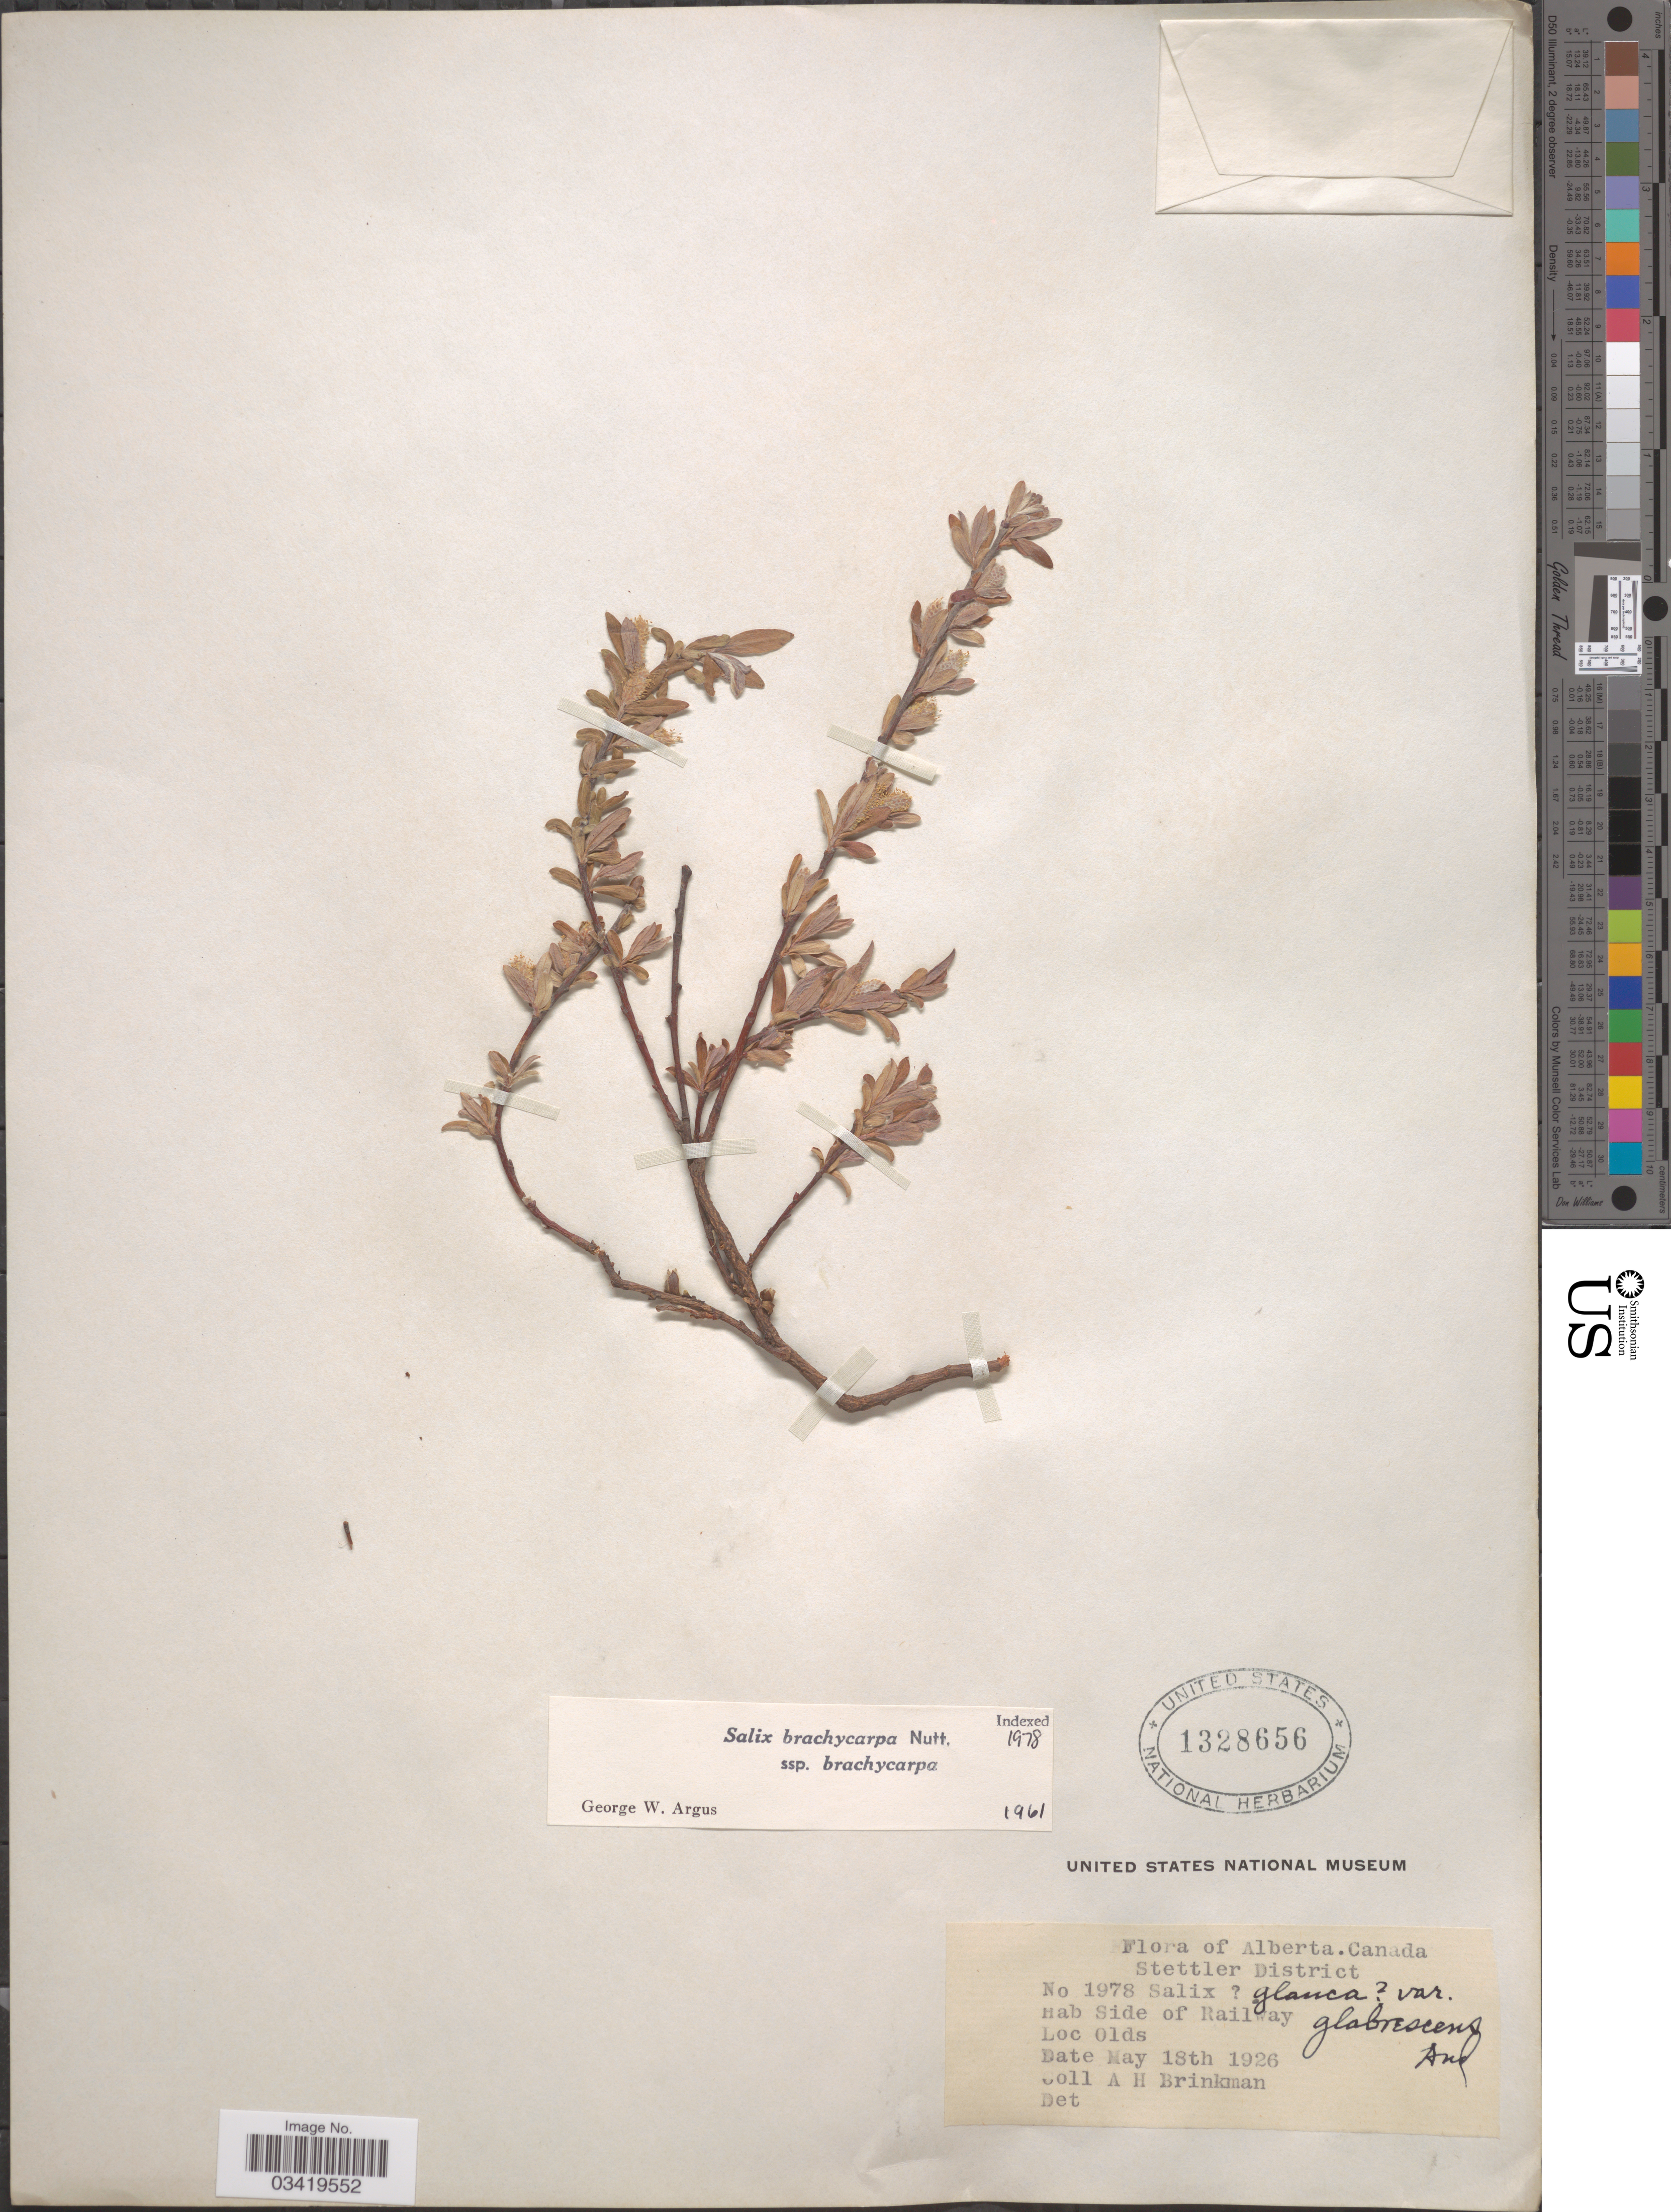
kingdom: Plantae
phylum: Tracheophyta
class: Magnoliopsida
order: Malpighiales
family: Salicaceae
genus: Salix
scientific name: Salix brachycarpa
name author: Nutt.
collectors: A. Brinkman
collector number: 1978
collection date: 1926-05-18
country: Canada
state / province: Alberta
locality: Stettler District. Side of Railway. Olds.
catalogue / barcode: US 1328656